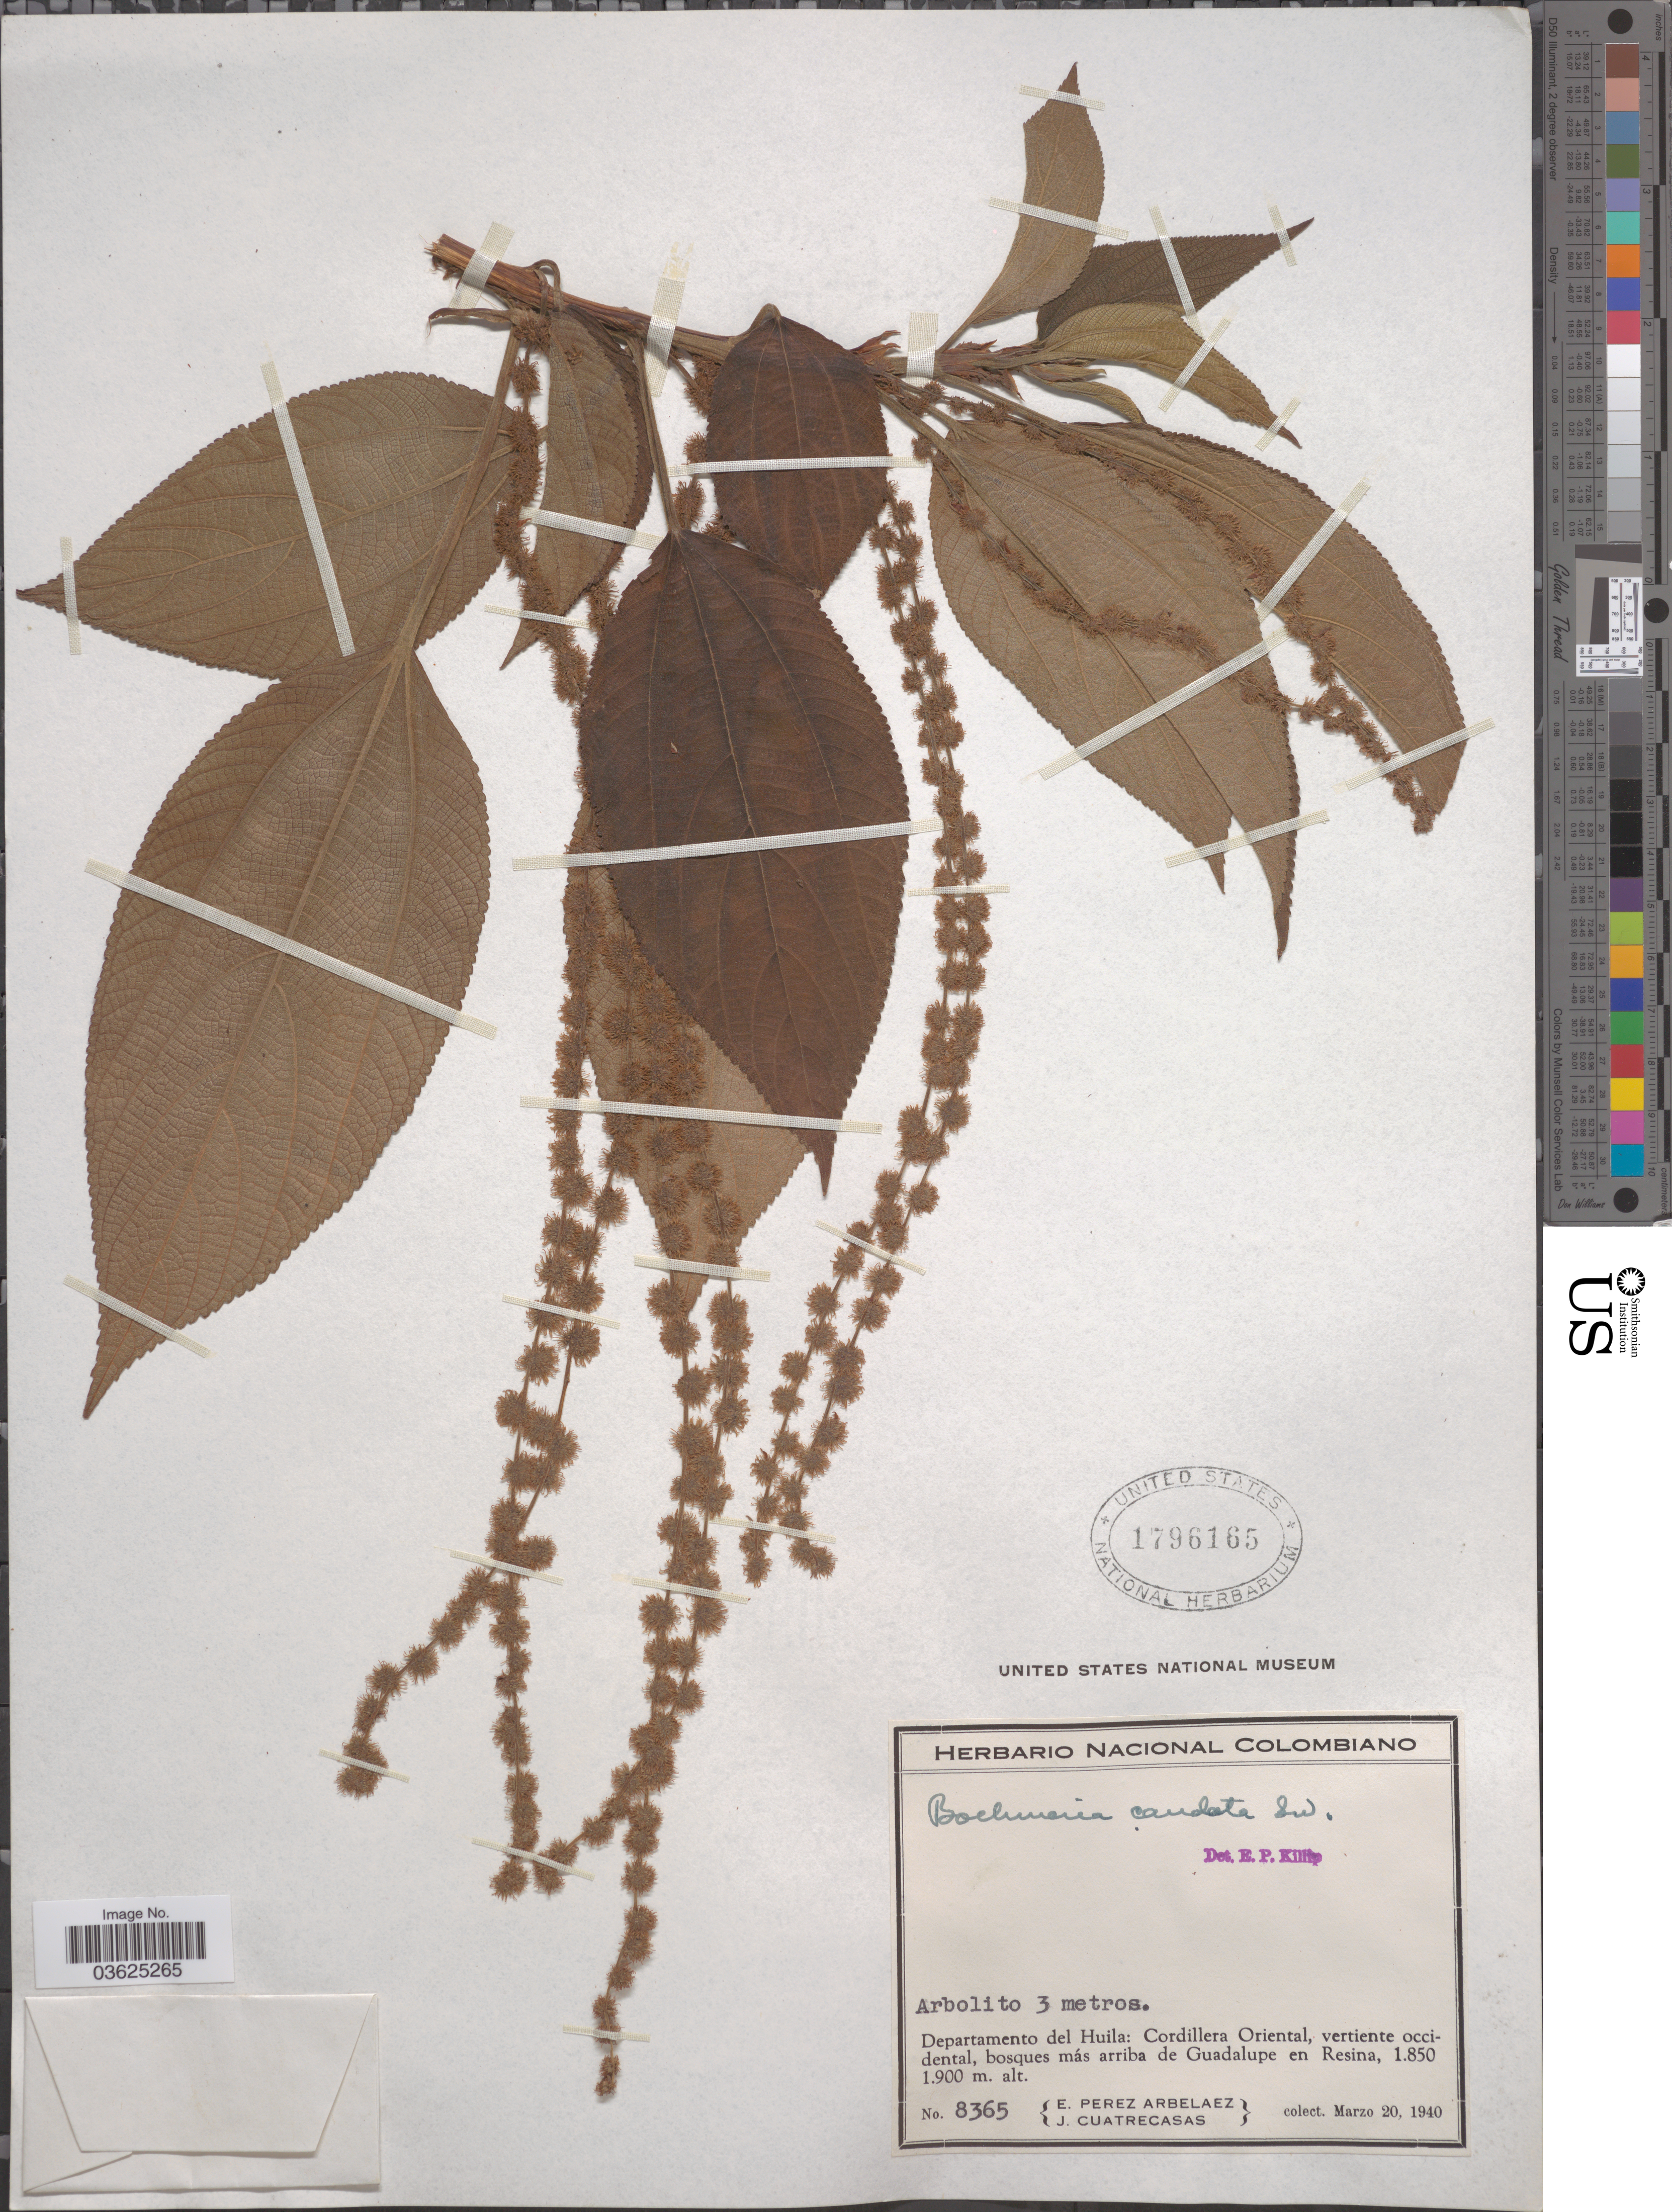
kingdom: Plantae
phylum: Tracheophyta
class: Magnoliopsida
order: Rosales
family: Urticaceae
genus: Boehmeria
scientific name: Boehmeria caudata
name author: Sw.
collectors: E. Pérez Arbeláez & J. Cuatrecasas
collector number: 8365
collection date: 1940-03-20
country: Colombia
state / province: Huila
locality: Departamento del Huila: Cordillera Oriental, vertiente occidental, bosques más arriba de Guadalupe en Resina.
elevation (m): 1850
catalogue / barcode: US 1796165